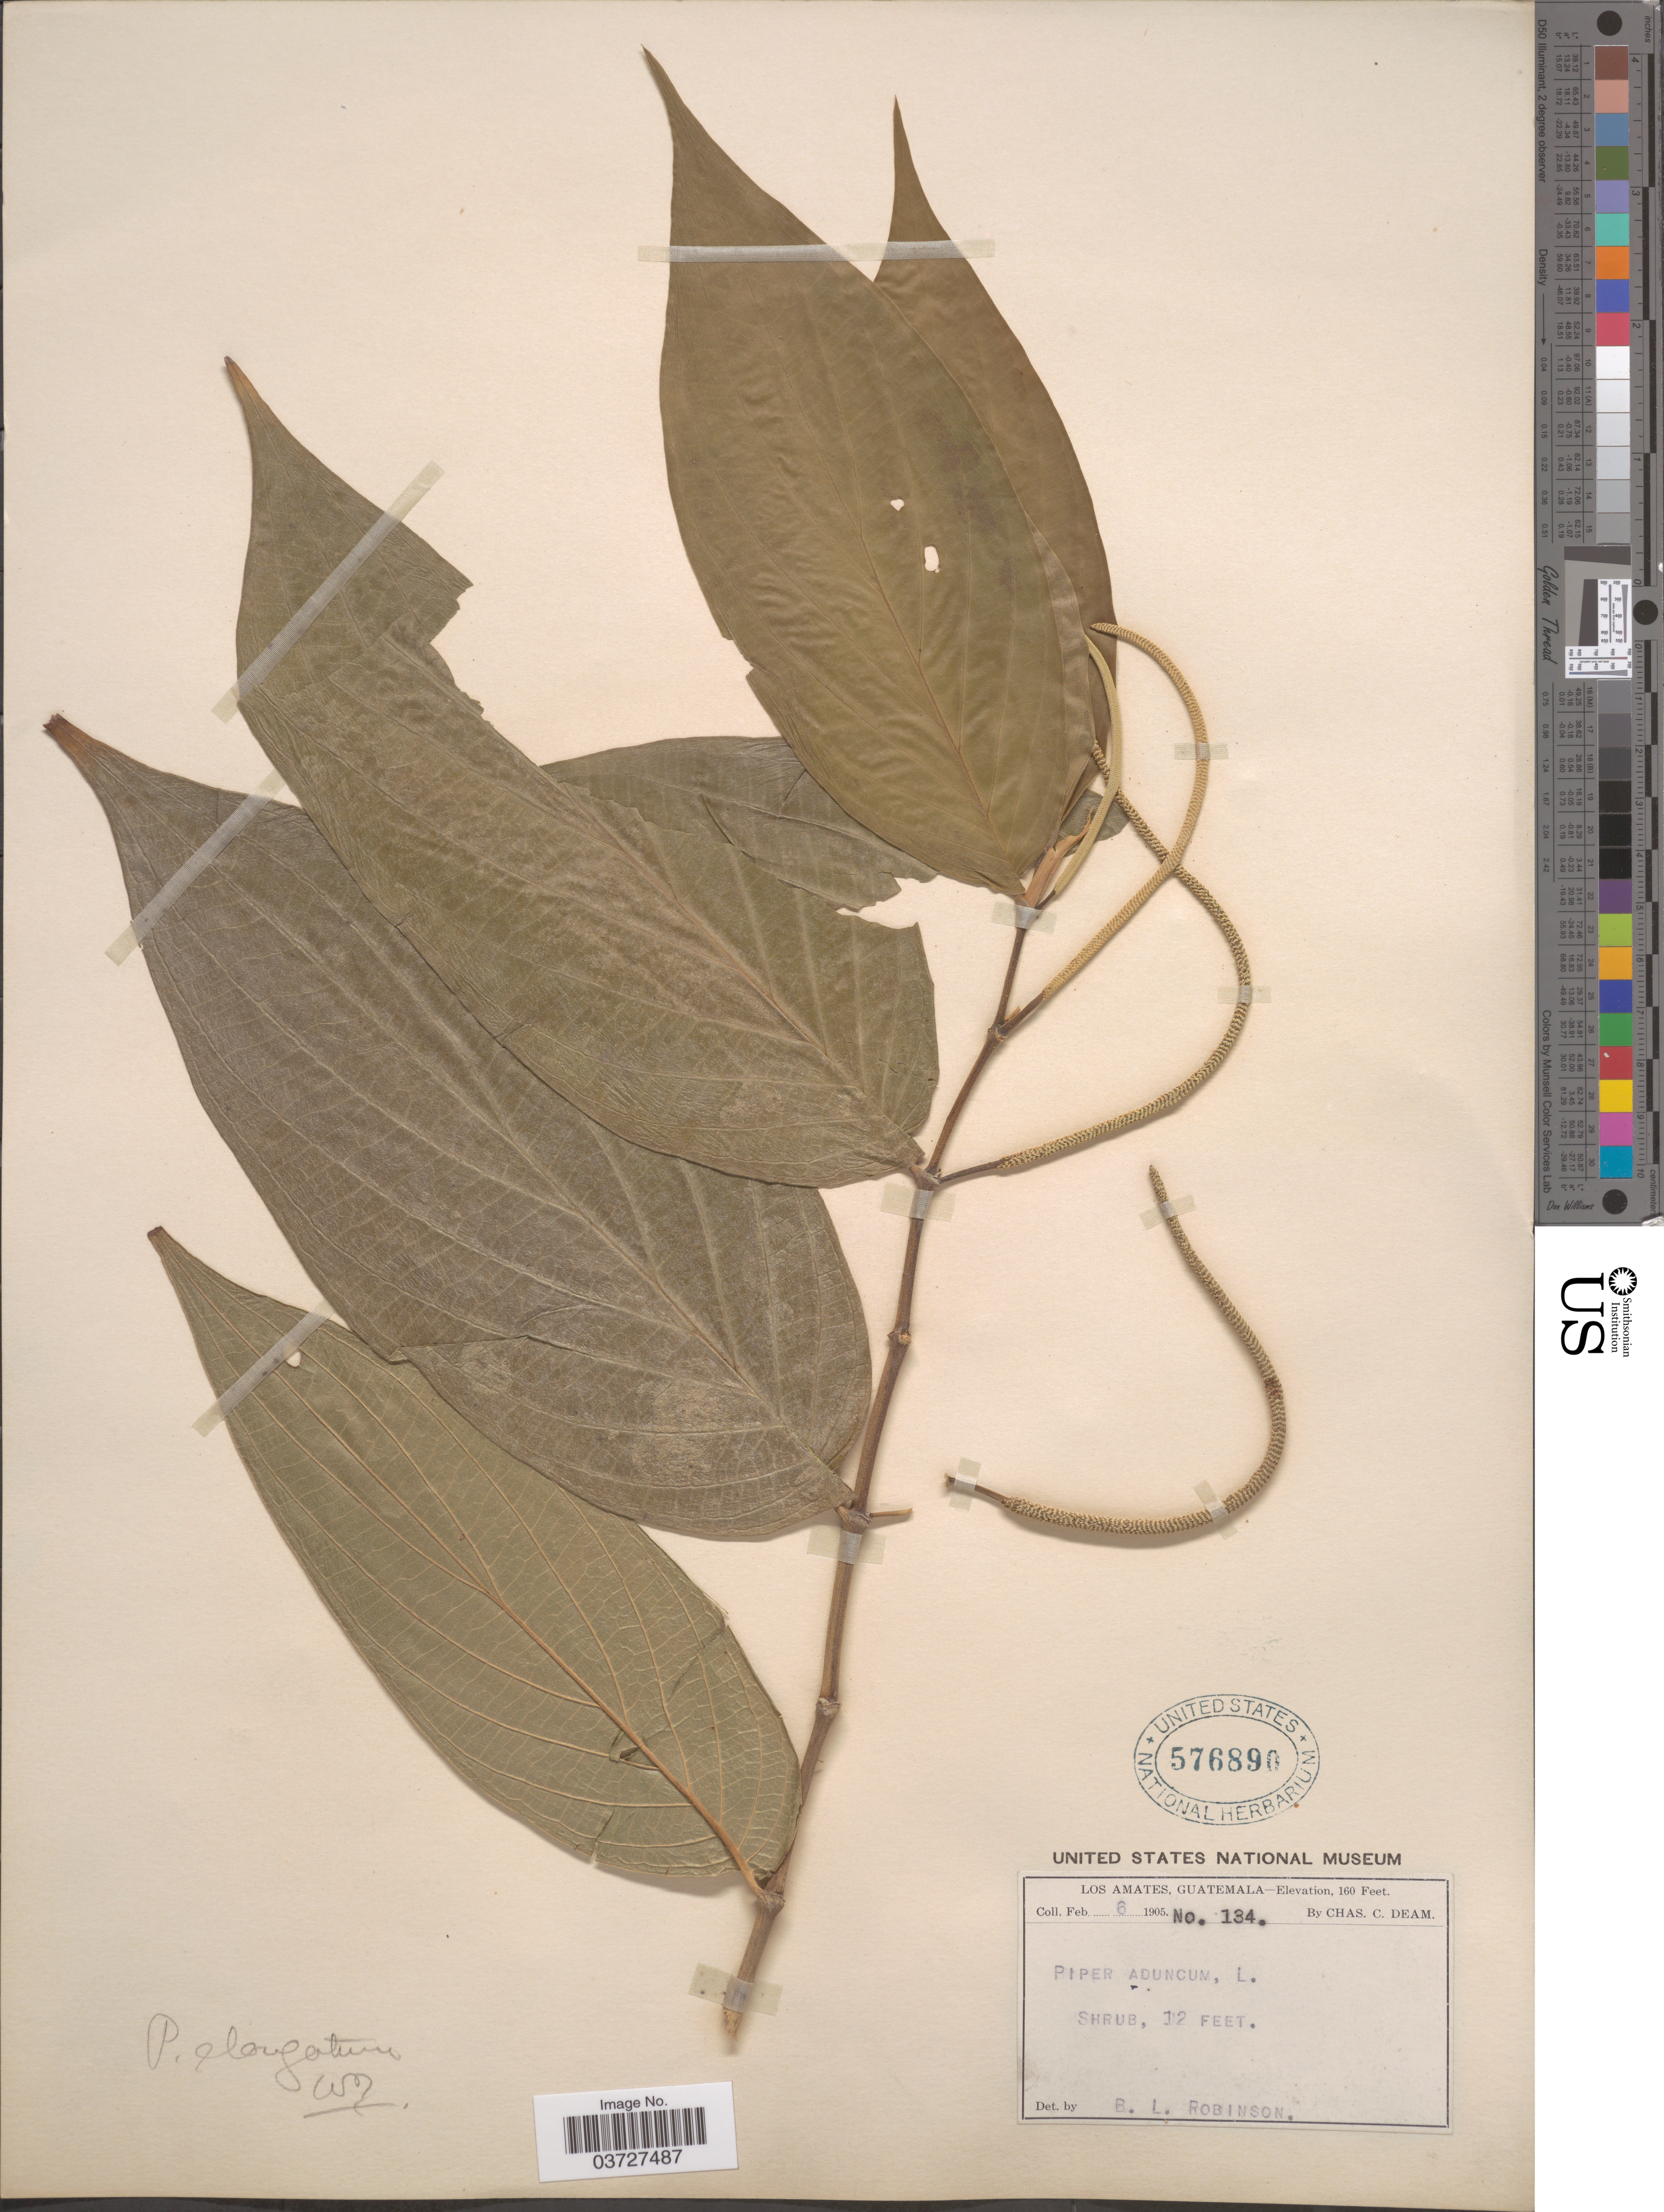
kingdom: Plantae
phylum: Tracheophyta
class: Magnoliopsida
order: Piperales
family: Piperaceae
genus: Piper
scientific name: Piper elongatum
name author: Vahl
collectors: C. C. Deam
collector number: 134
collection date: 1905-02-06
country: Guatemala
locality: Los Amates.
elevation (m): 49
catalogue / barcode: US 576890